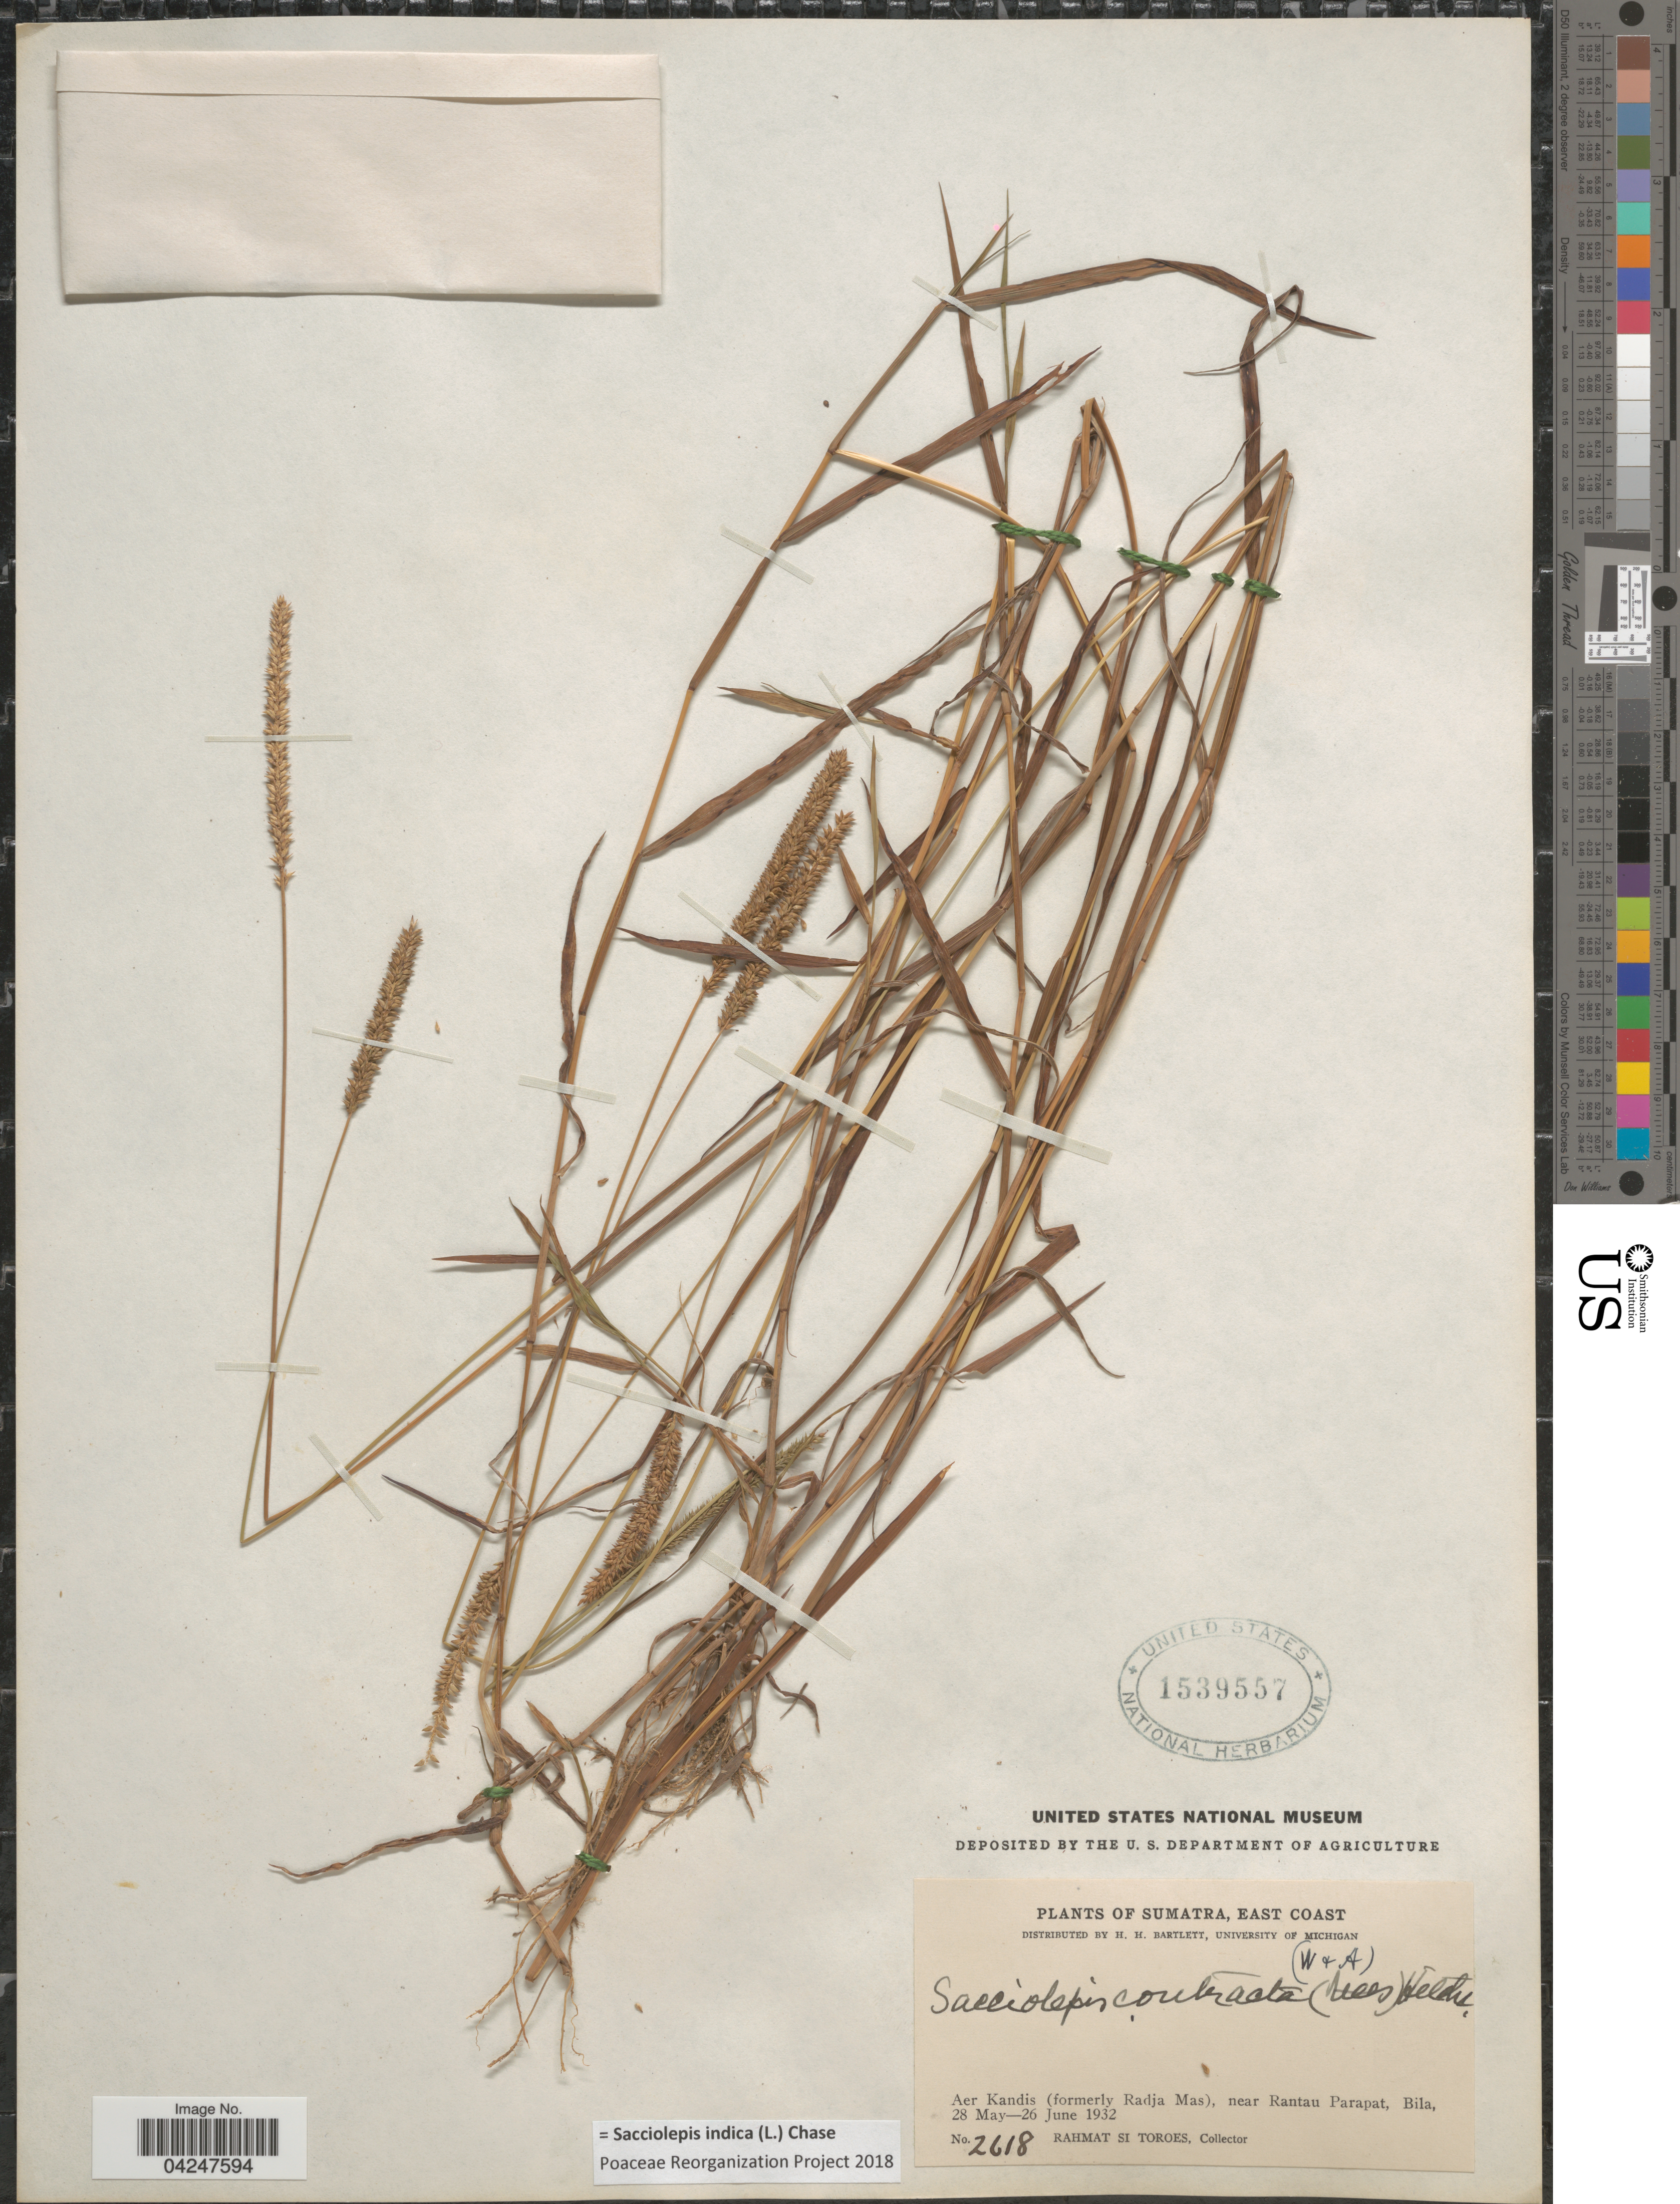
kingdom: Plantae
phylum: Tracheophyta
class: Liliopsida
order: Poales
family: Poaceae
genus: Sacciolepis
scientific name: Sacciolepis indica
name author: (L.) Chase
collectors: Rahmat Si Boeea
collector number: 2618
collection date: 1932-05-28/1932-06-26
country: Indonesia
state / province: Sumatra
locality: East Coast. Aer Kandis (formerly Radja Mas), near Rantau Parapat, Bila.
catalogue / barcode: US 1539557